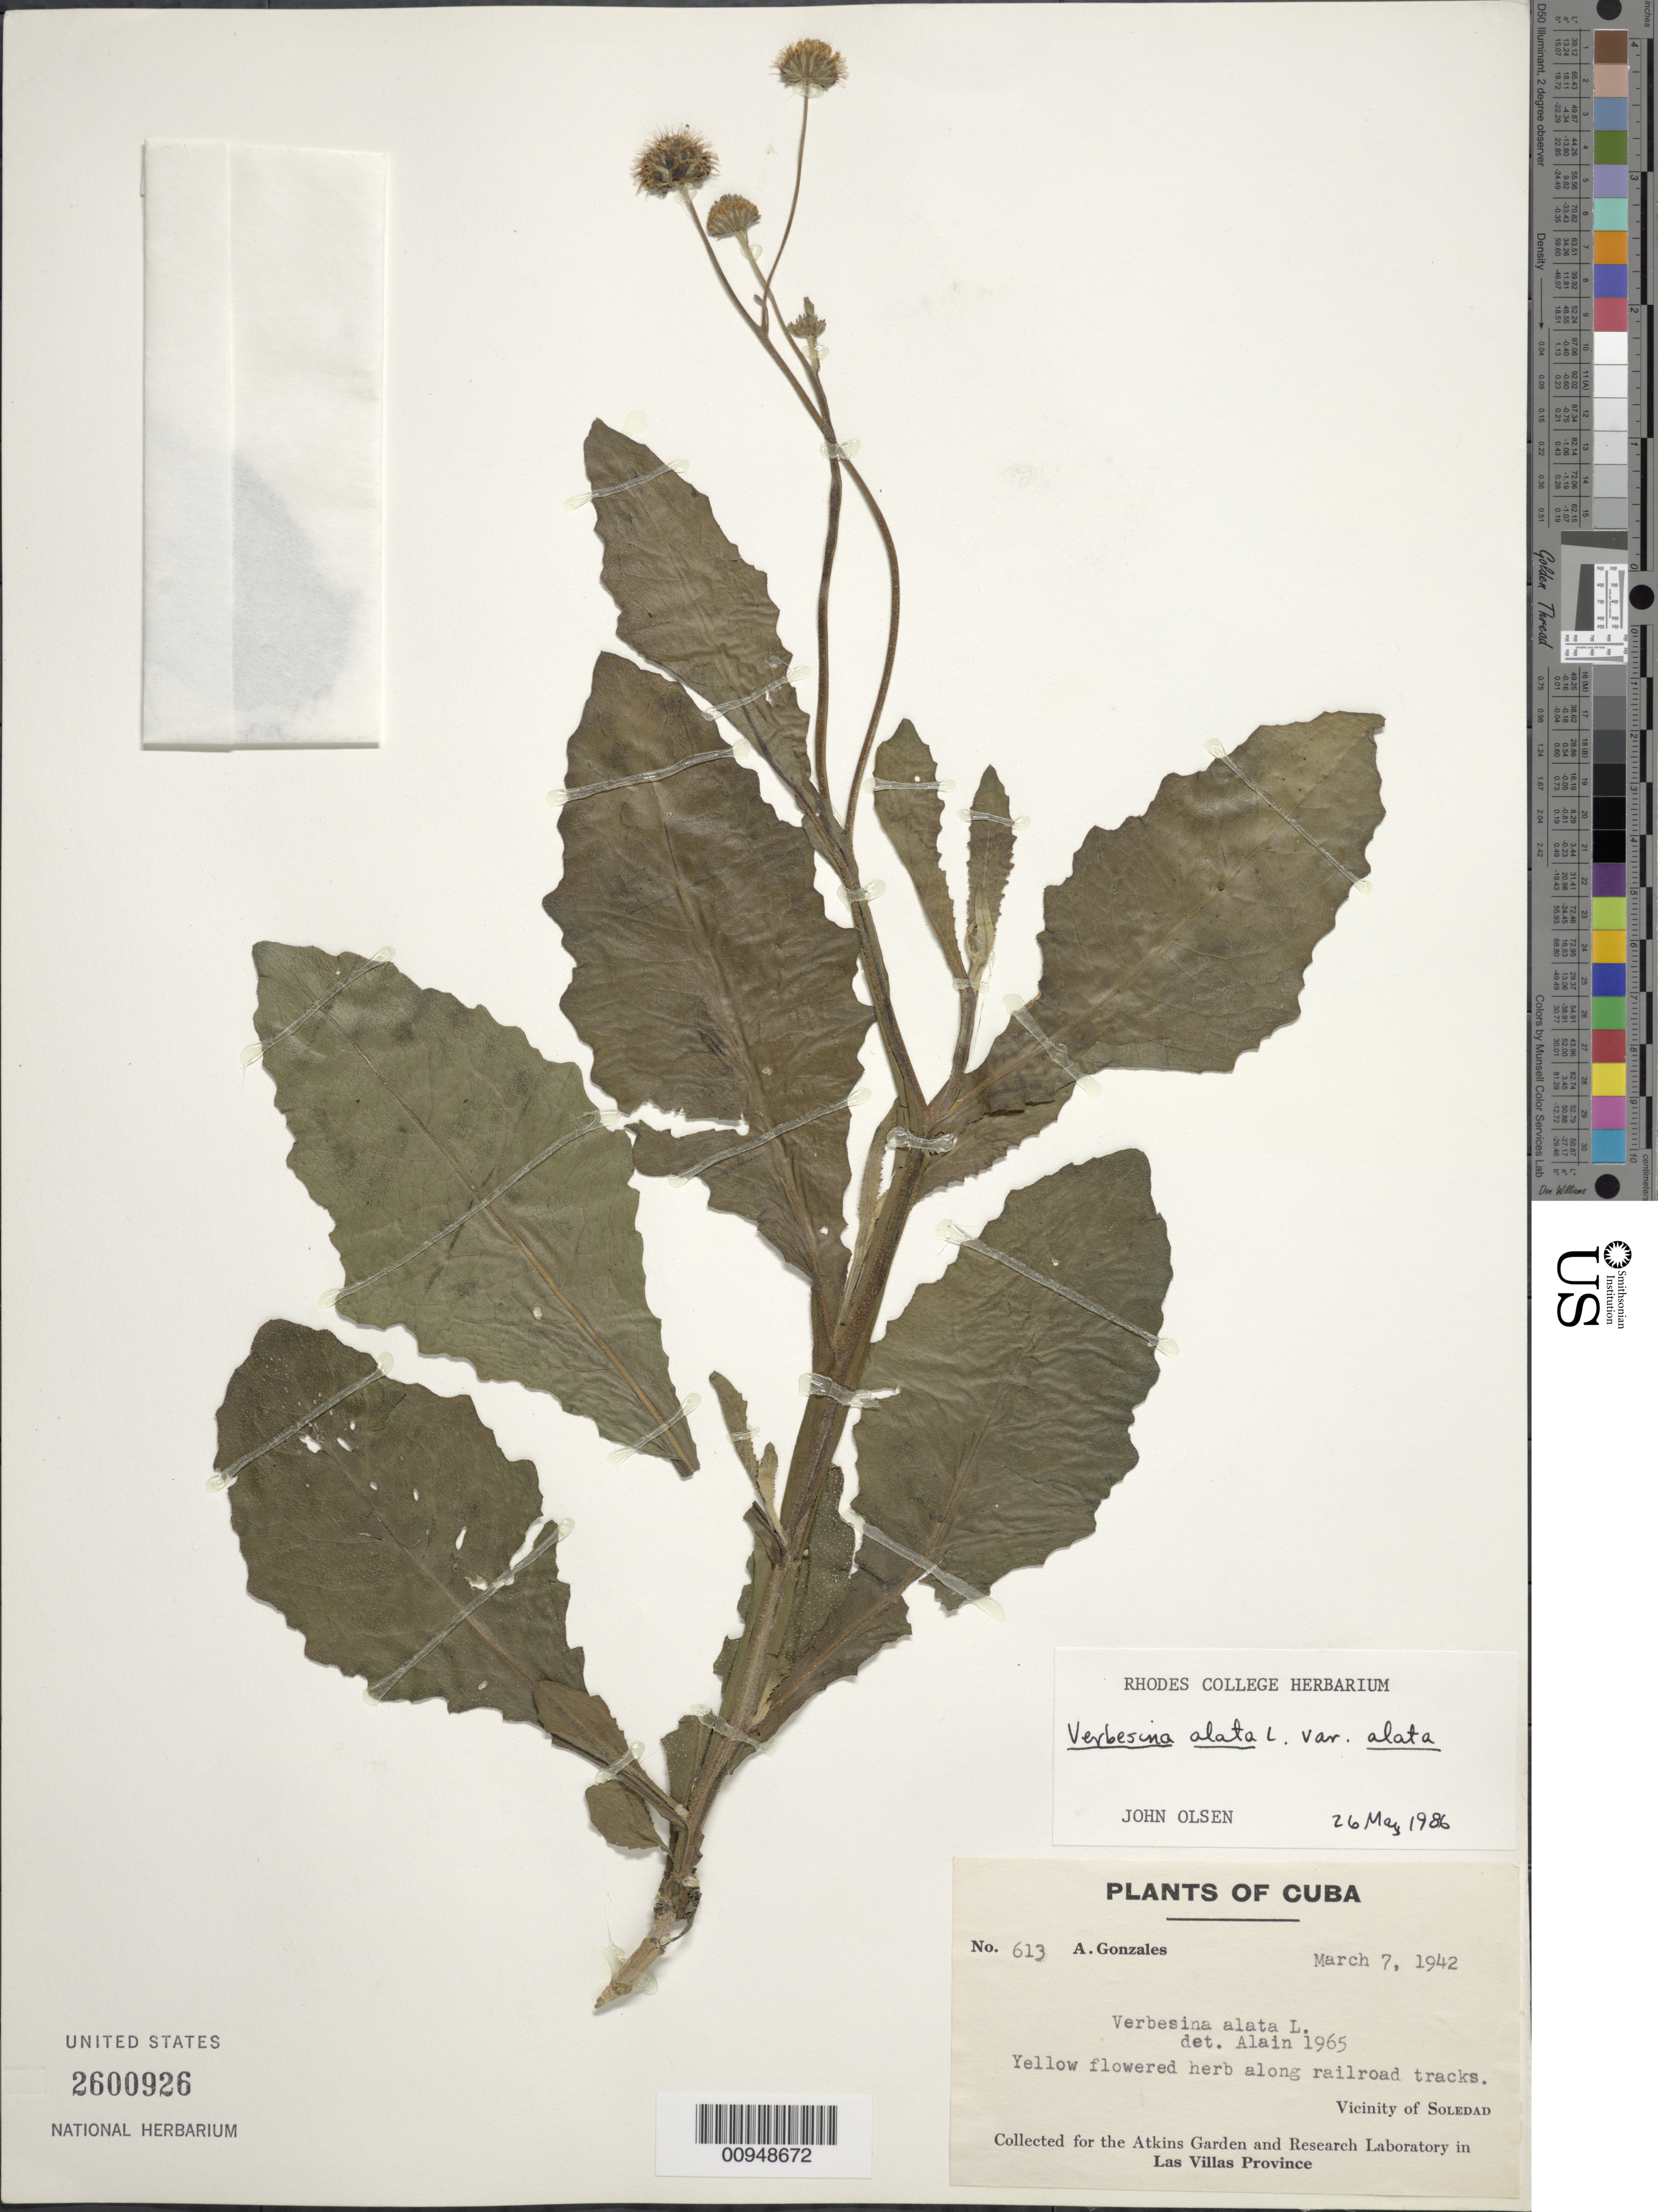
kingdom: Plantae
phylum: Tracheophyta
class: Magnoliopsida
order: Asterales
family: Asteraceae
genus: Verbesina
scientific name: Verbesina alata var. alata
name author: L.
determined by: Olsen, J.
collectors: A. Gonzáles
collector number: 613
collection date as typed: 07 Mar 1942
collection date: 1942-03-07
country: Cuba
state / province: Cienfuegos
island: Cuba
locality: Vicinity of Soledad, railroad tracks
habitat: Along railroad tracks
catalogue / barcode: US 2600926